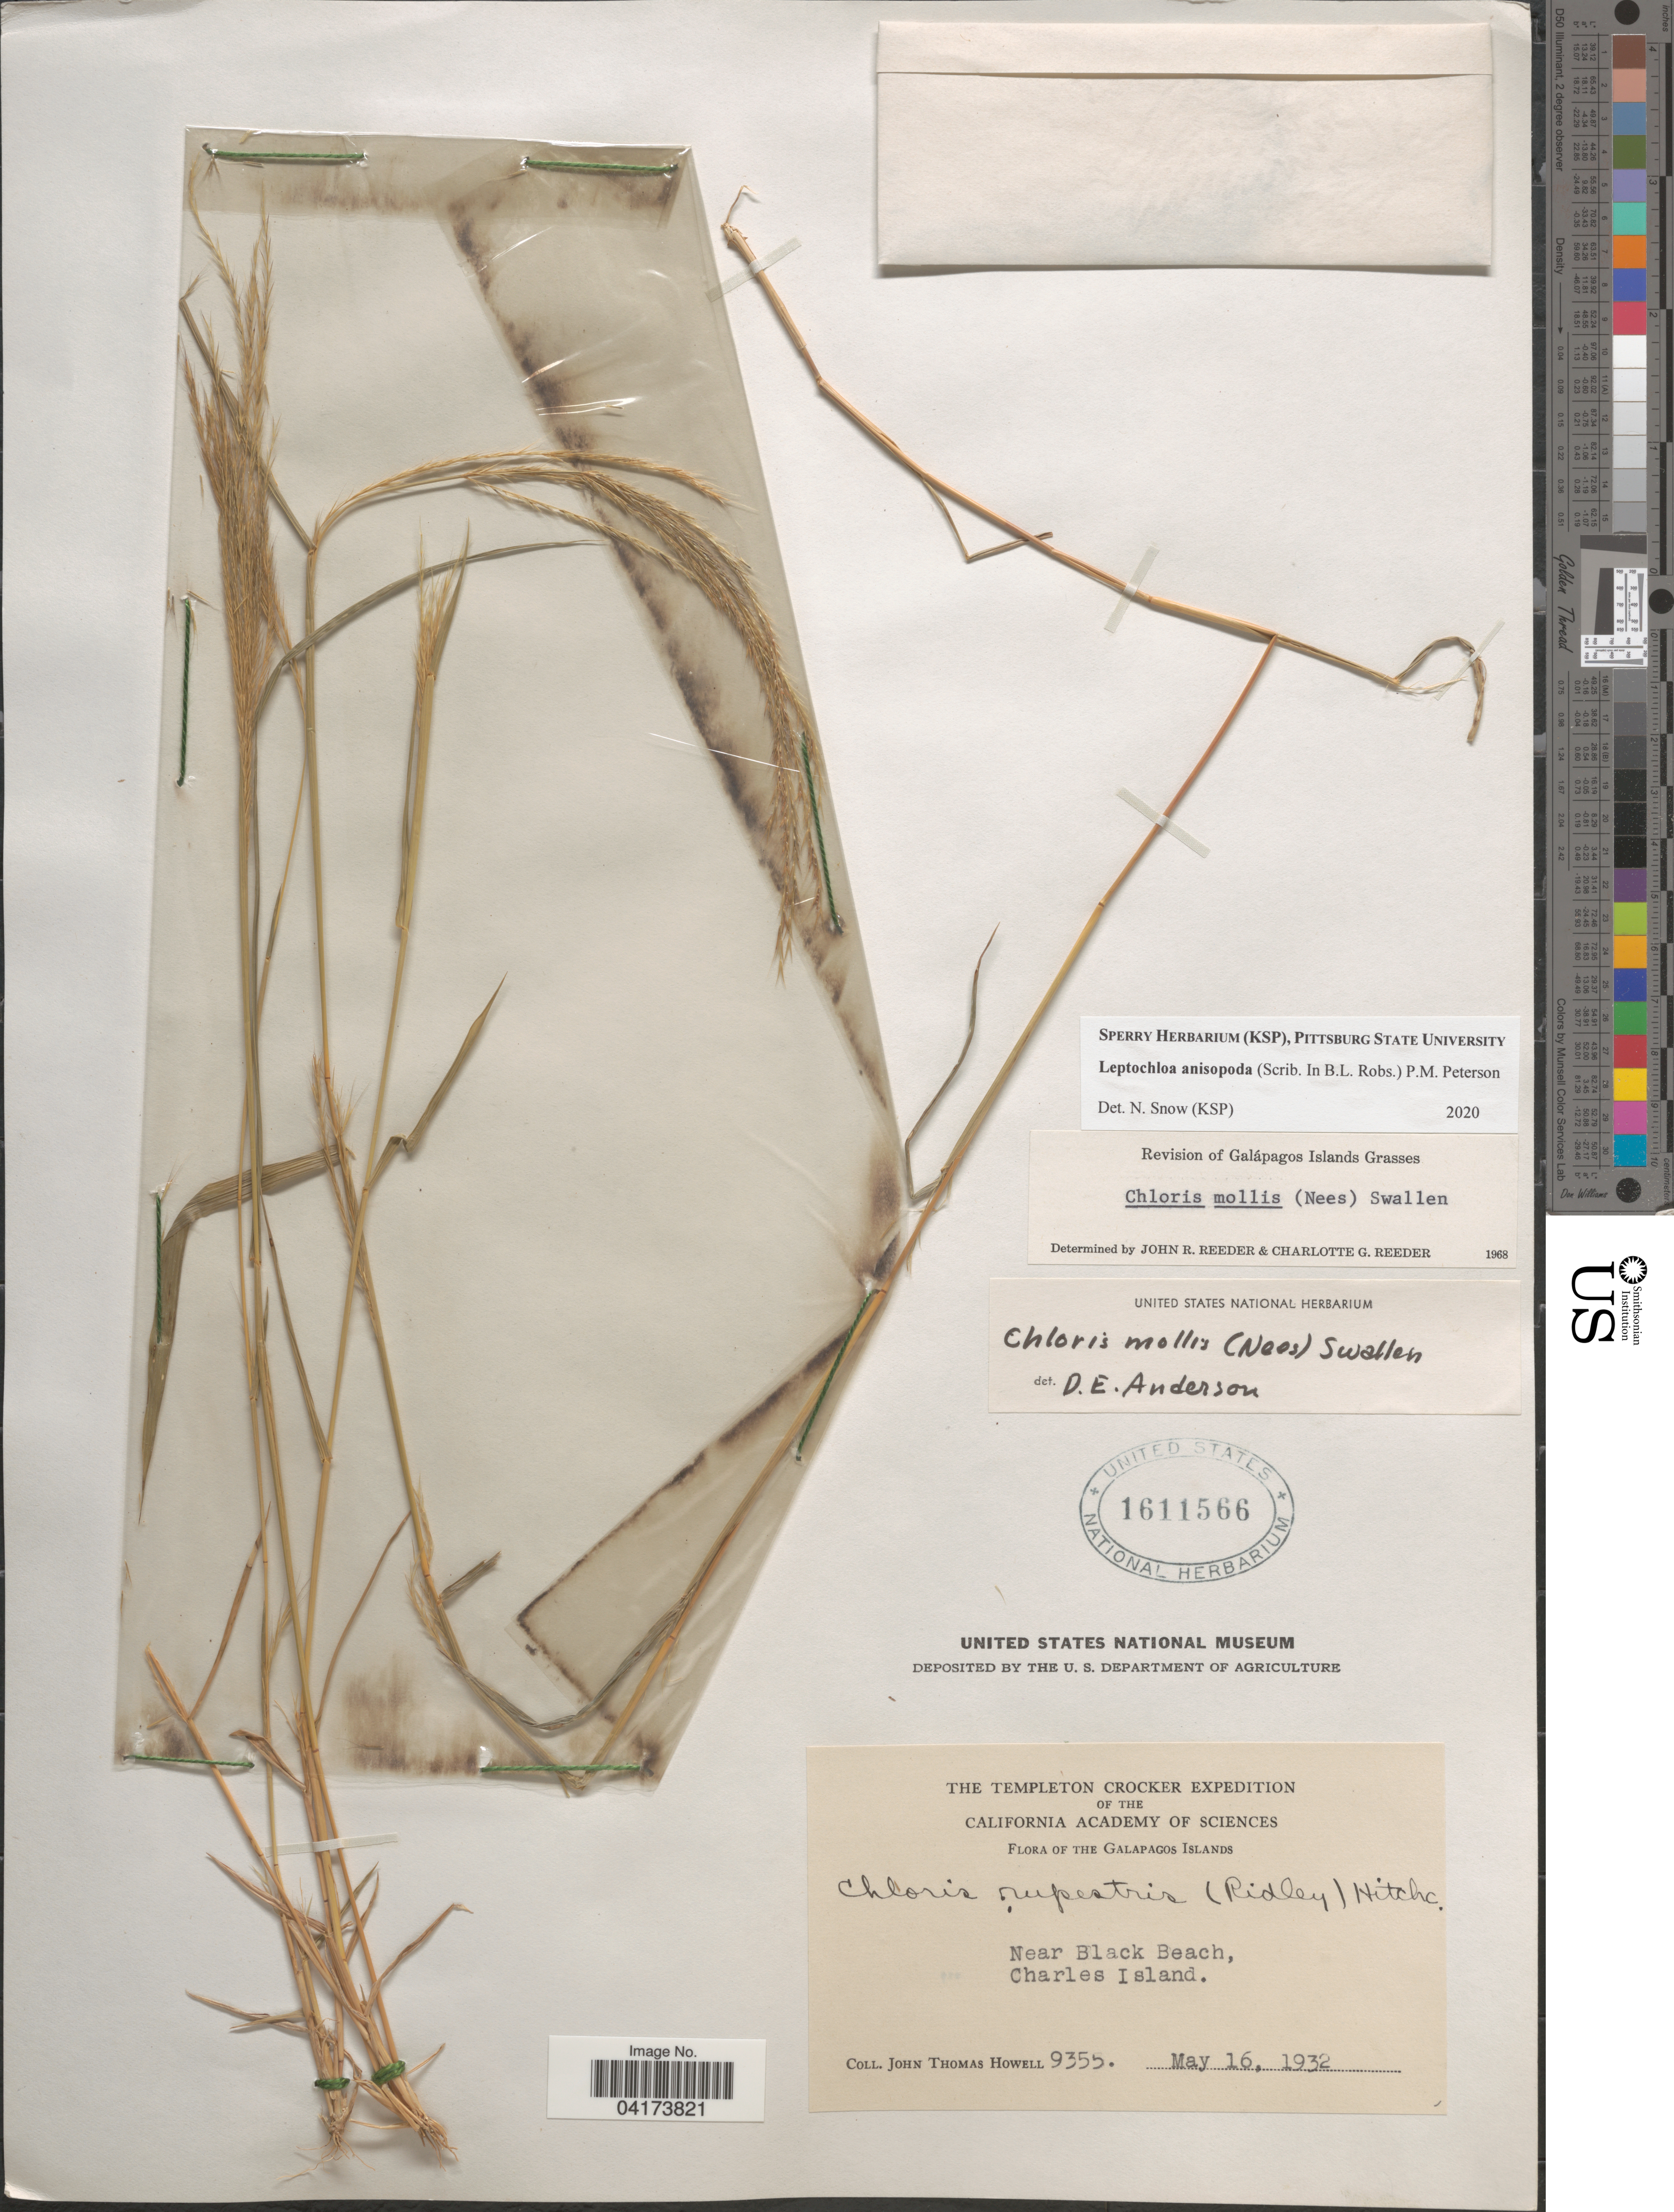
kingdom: Plantae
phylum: Tracheophyta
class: Liliopsida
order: Poales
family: Poaceae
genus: Leptochloa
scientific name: Leptochloa anisopoda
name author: (B.L. Rob. ex Scribn.) P.M. Peterson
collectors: J. T. Howell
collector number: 9355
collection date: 1932-05-16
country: Ecuador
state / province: Colón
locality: The Templeton Crocker Expedition. The Galapagos Islands. Near Black Beach, Charles Island.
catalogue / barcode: US 1611566